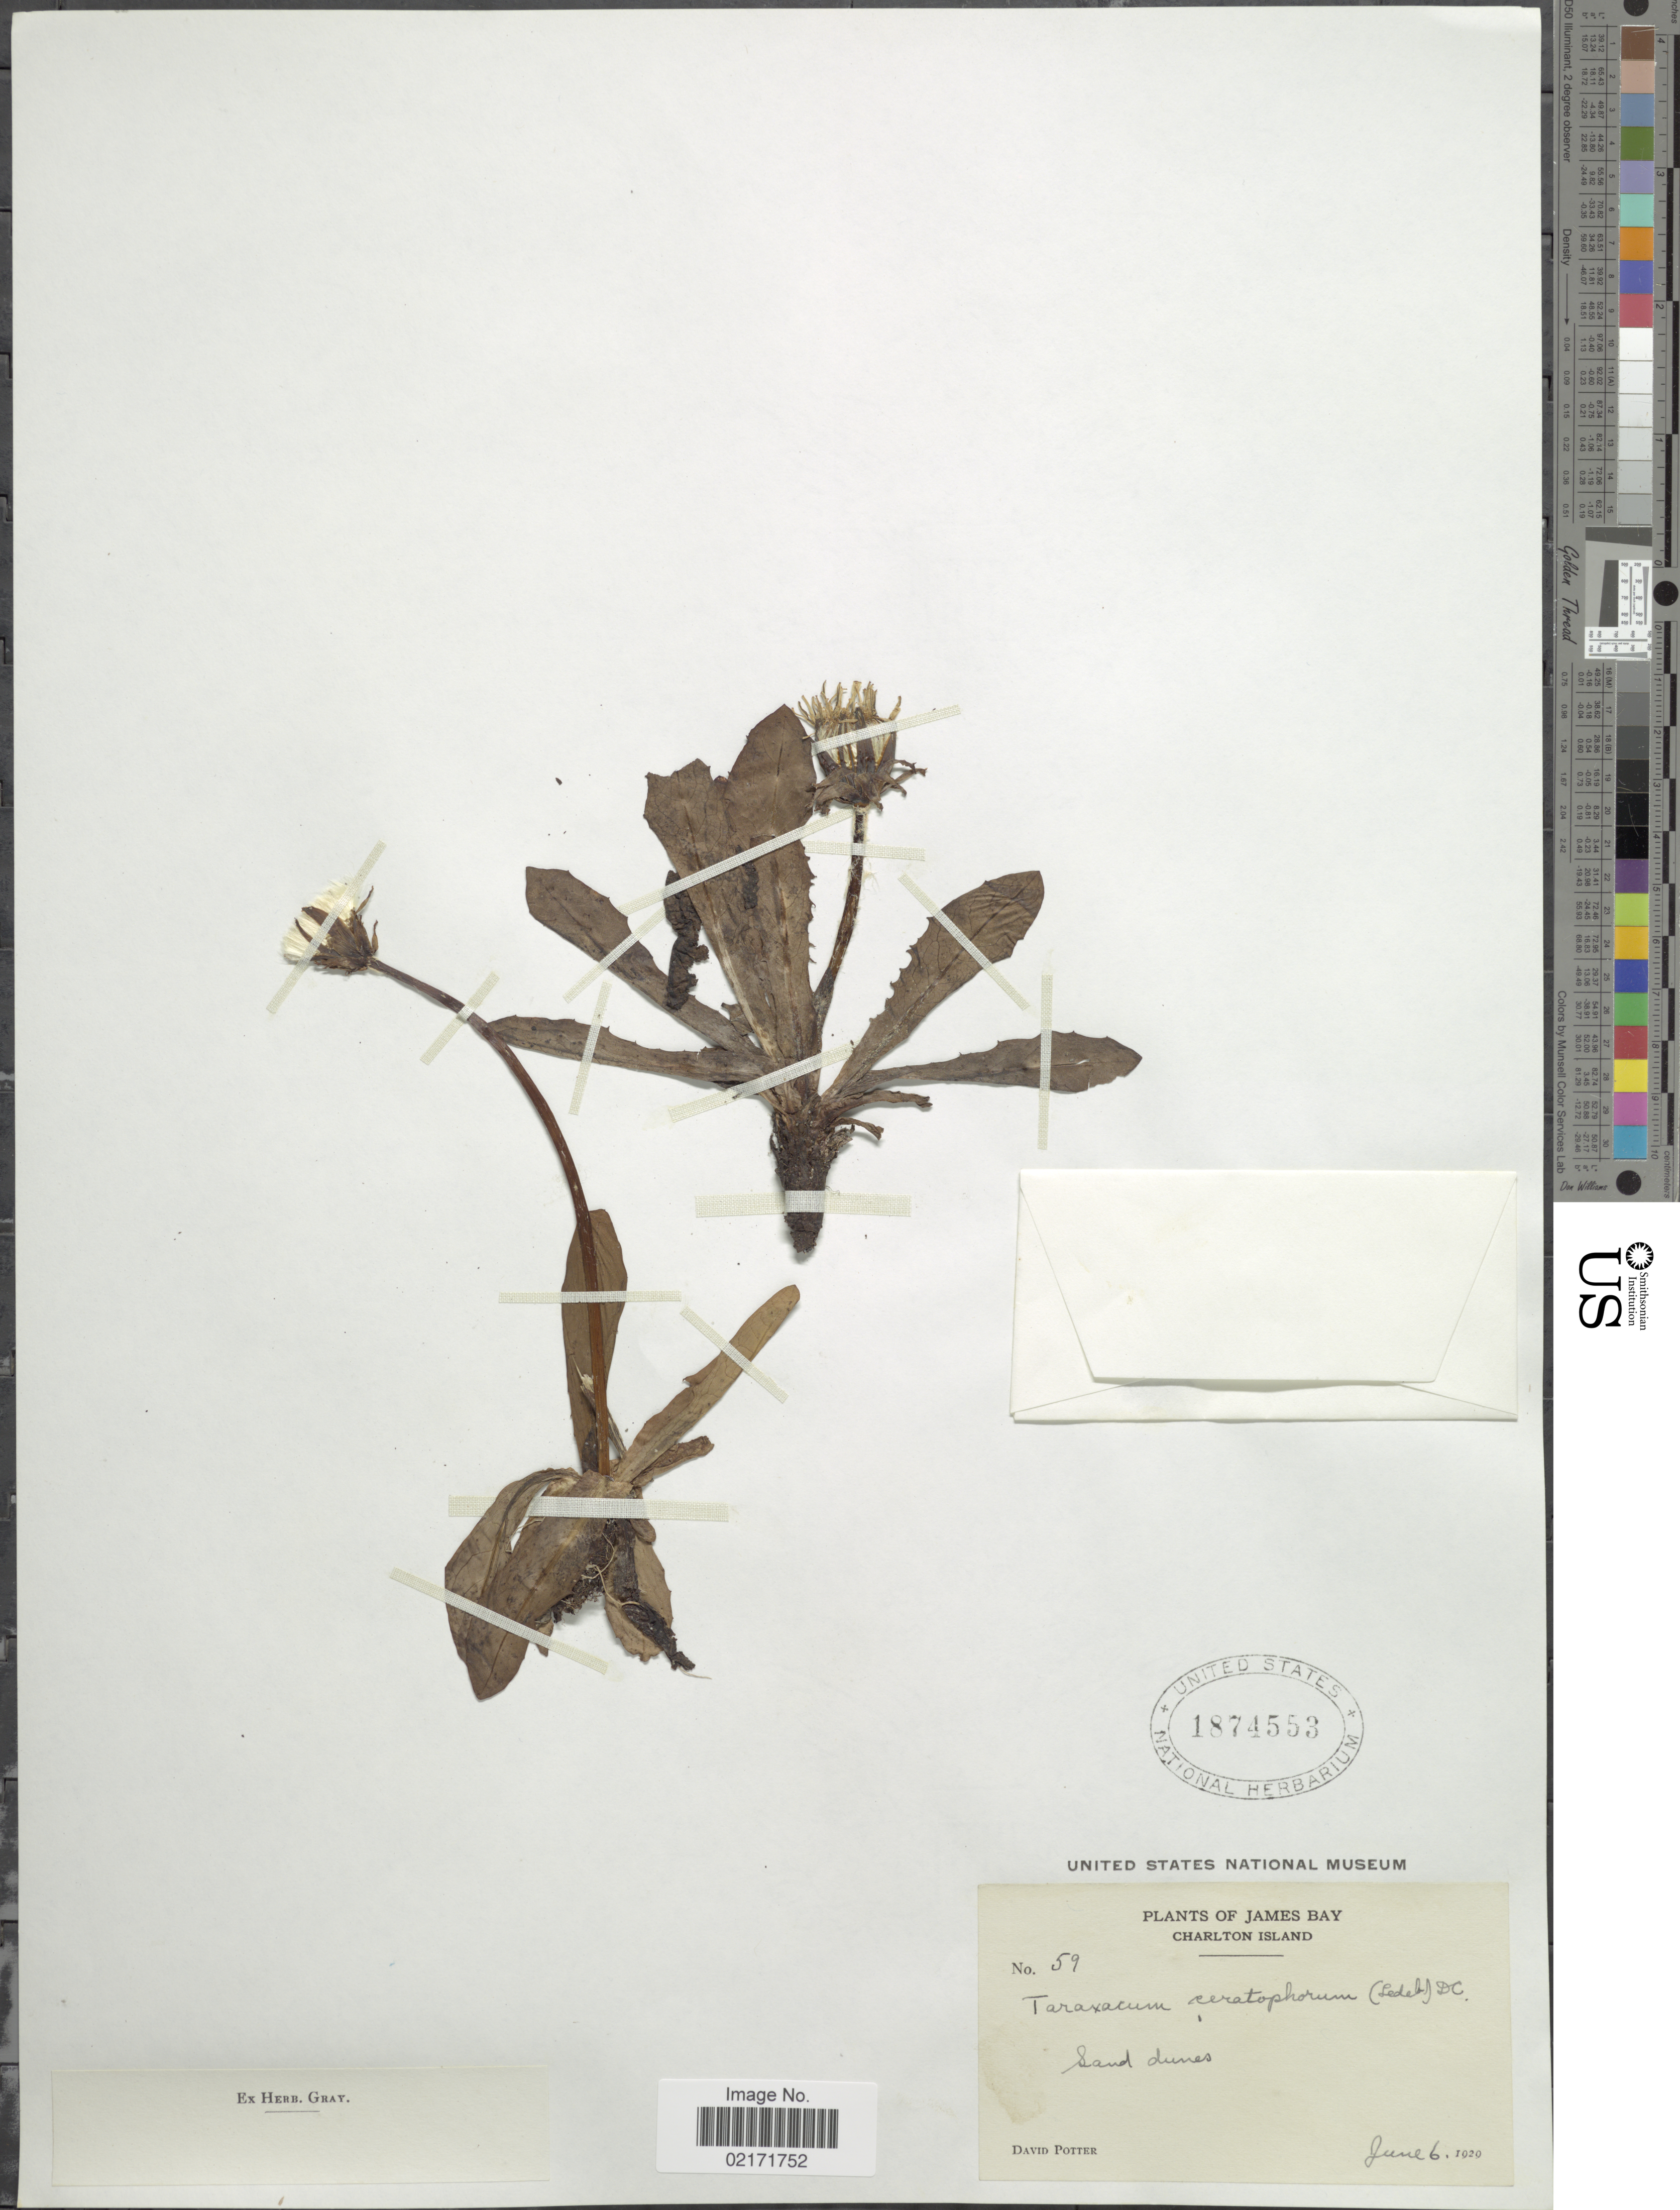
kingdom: Plantae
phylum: Tracheophyta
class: Magnoliopsida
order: Asterales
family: Asteraceae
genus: Taraxacum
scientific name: Taraxacum ceratophorum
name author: (Ledeb.) DC.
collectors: D. Potter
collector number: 59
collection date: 1929-06-06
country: Canada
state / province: Nunavut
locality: James Bay. Charlton Island. Sand dunes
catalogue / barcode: US 1874553